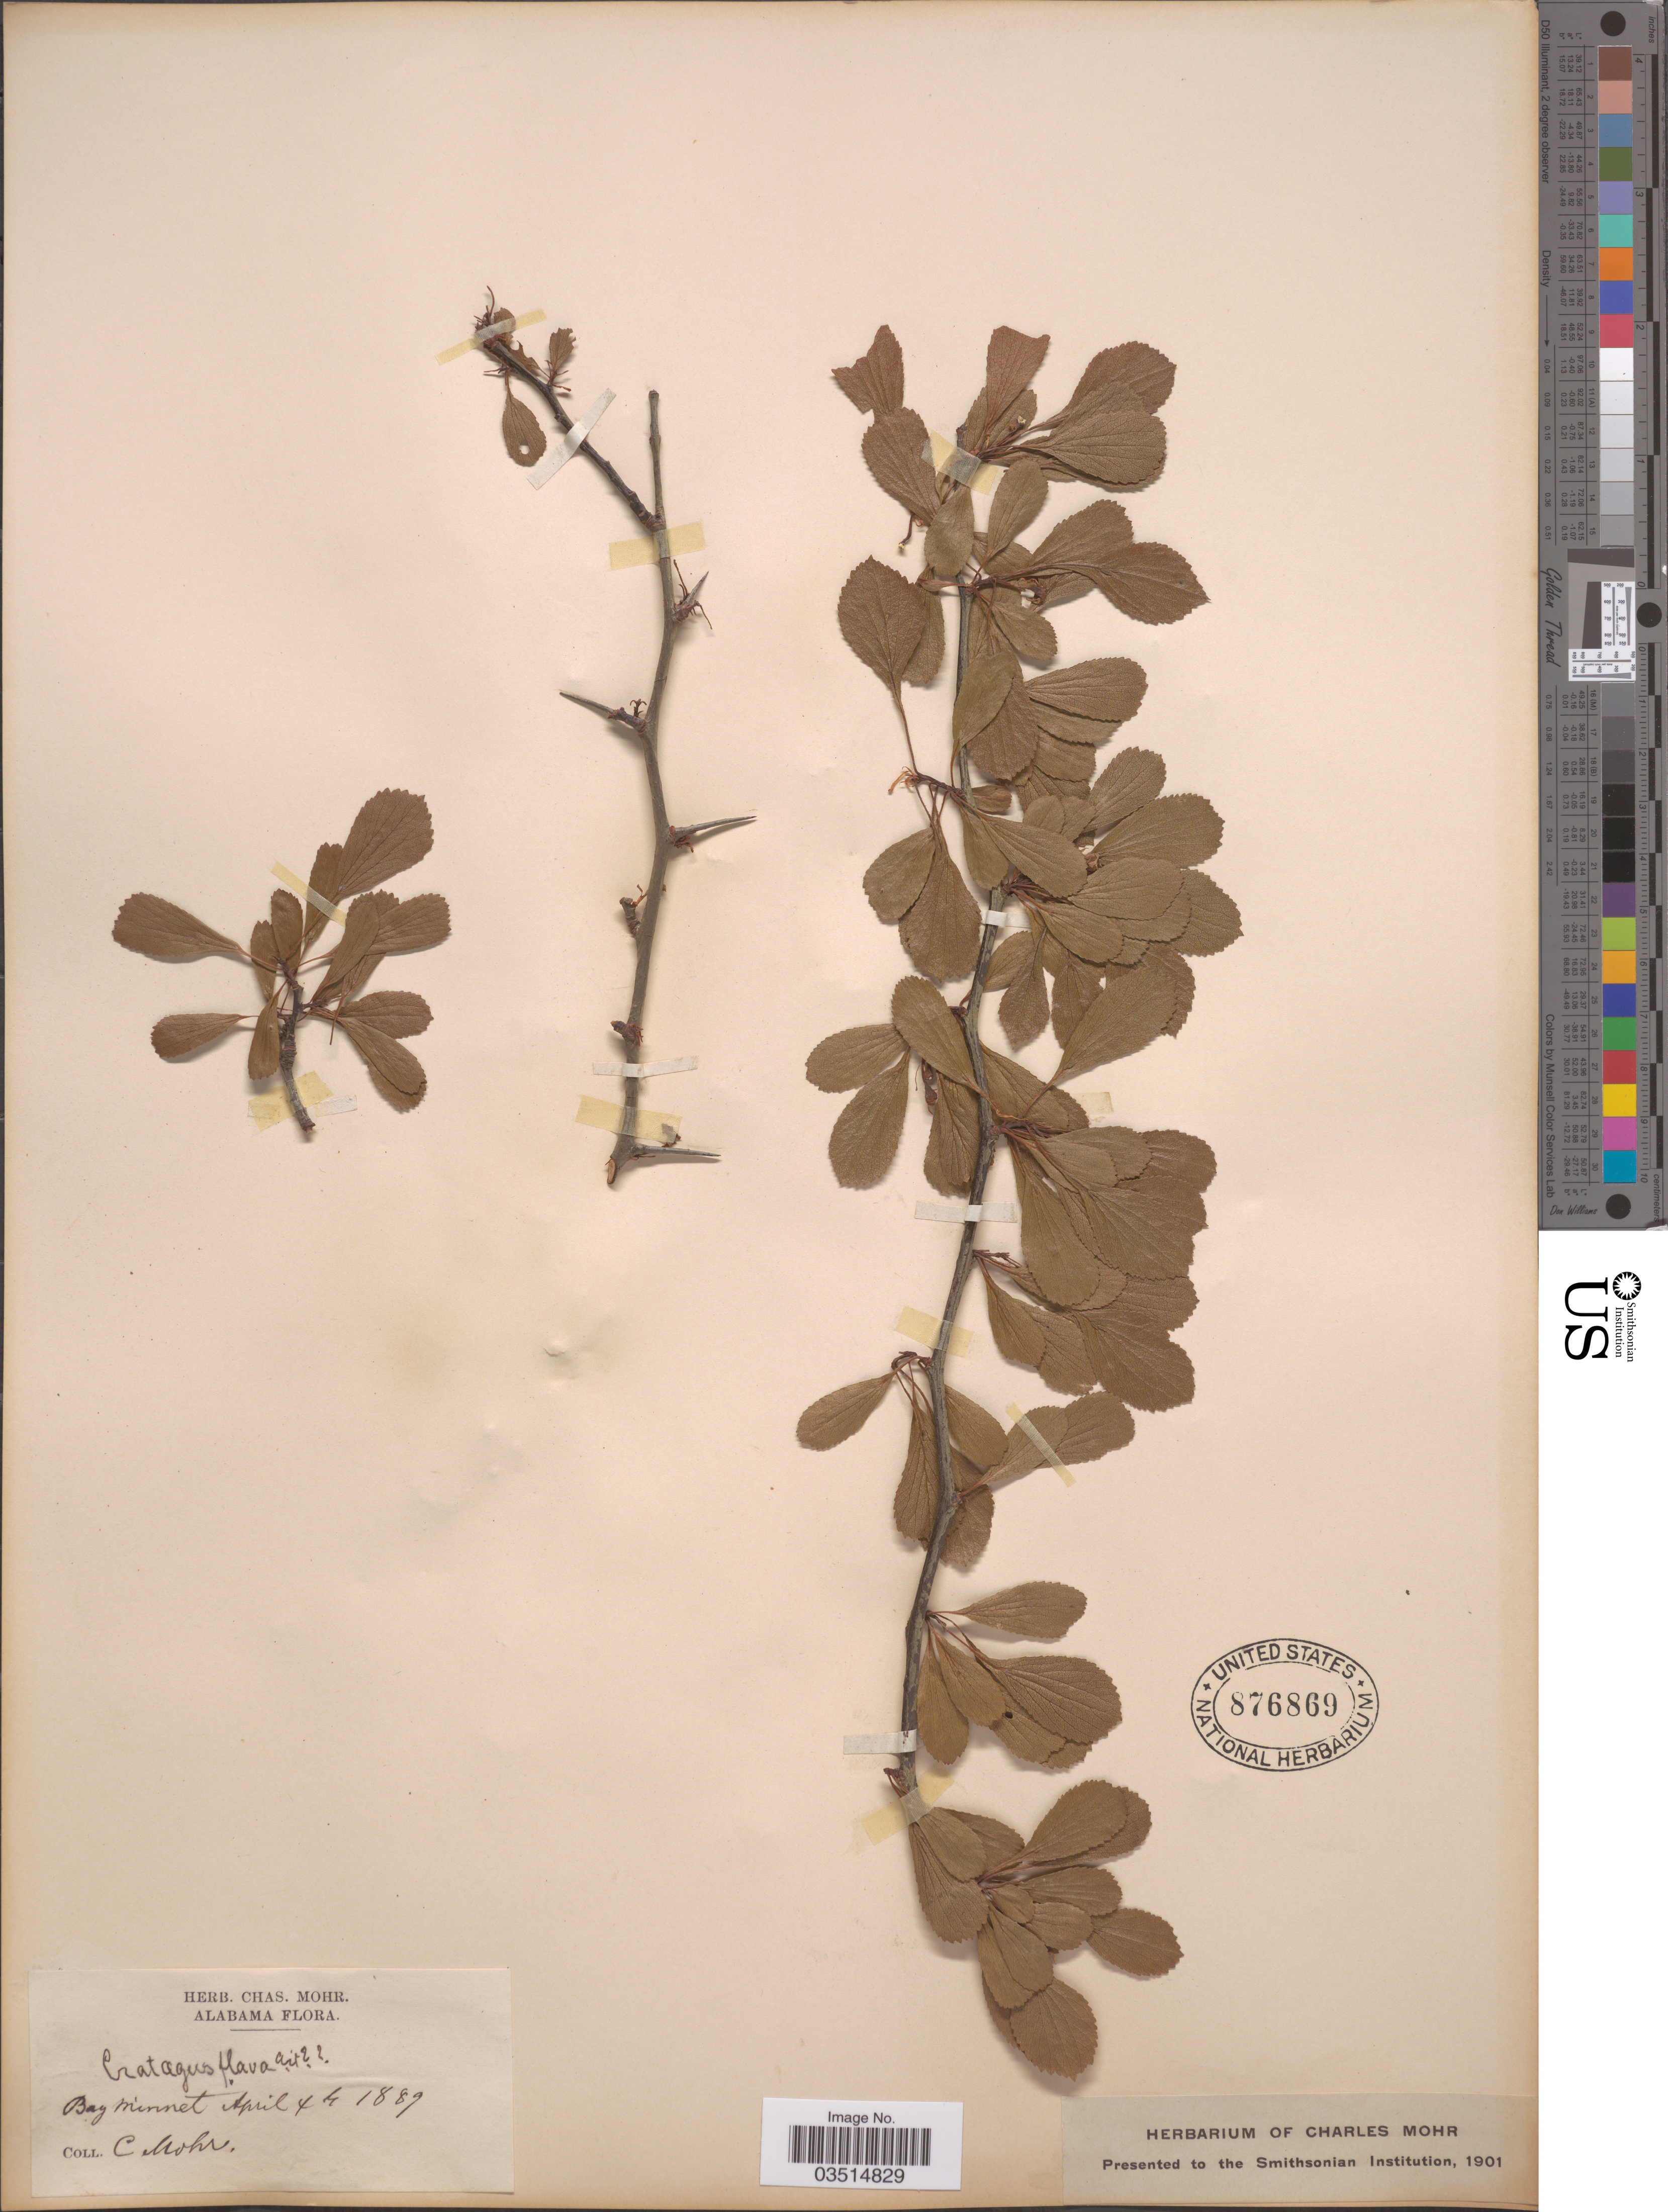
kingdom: Plantae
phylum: Tracheophyta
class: Magnoliopsida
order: Rosales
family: Rosaceae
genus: Crataegus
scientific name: Crataegus flava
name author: Aiton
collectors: Mohr, C. T. (herbarium)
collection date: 1889-04-04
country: United States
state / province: Alabama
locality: Bay Minnet.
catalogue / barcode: US 876869